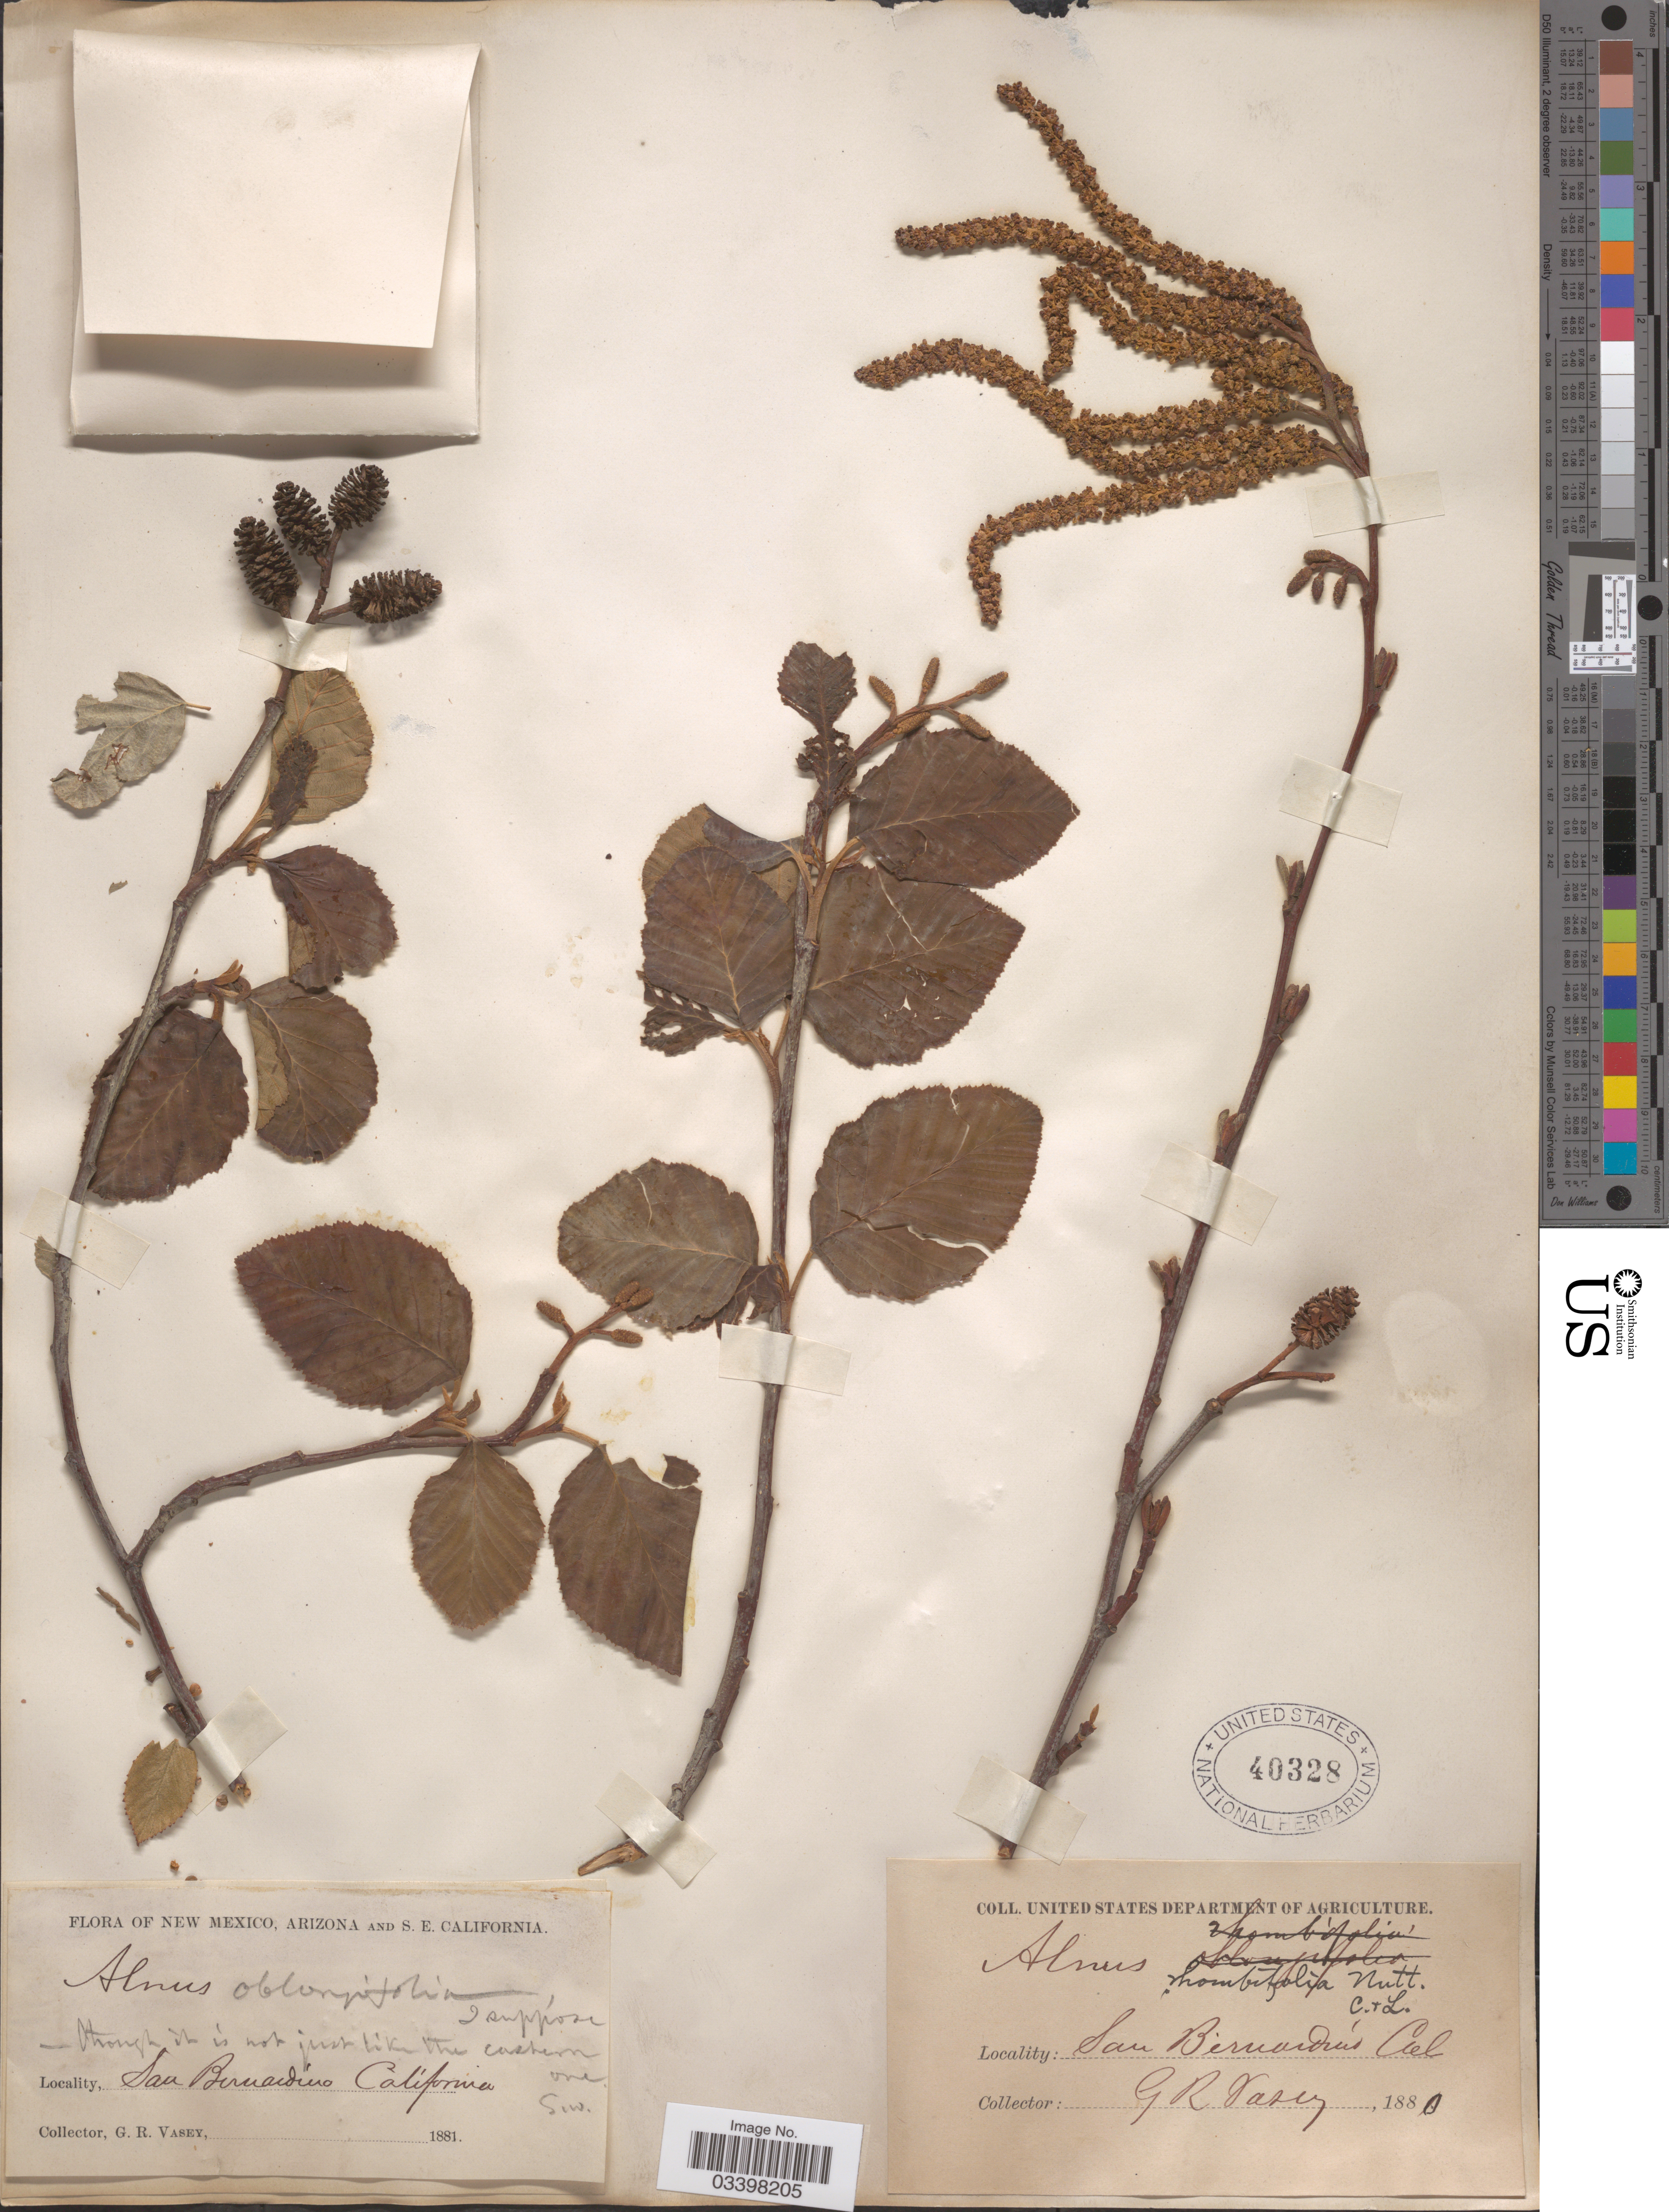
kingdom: Plantae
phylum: Tracheophyta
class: Magnoliopsida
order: Fagales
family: Betulaceae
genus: Alnus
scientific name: Alnus rhombifolia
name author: Nutt.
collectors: G. R. Vasey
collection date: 1880/1881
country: United States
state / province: California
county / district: San Bernardino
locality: San Bernardino. S. E. California.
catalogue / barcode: US 40328